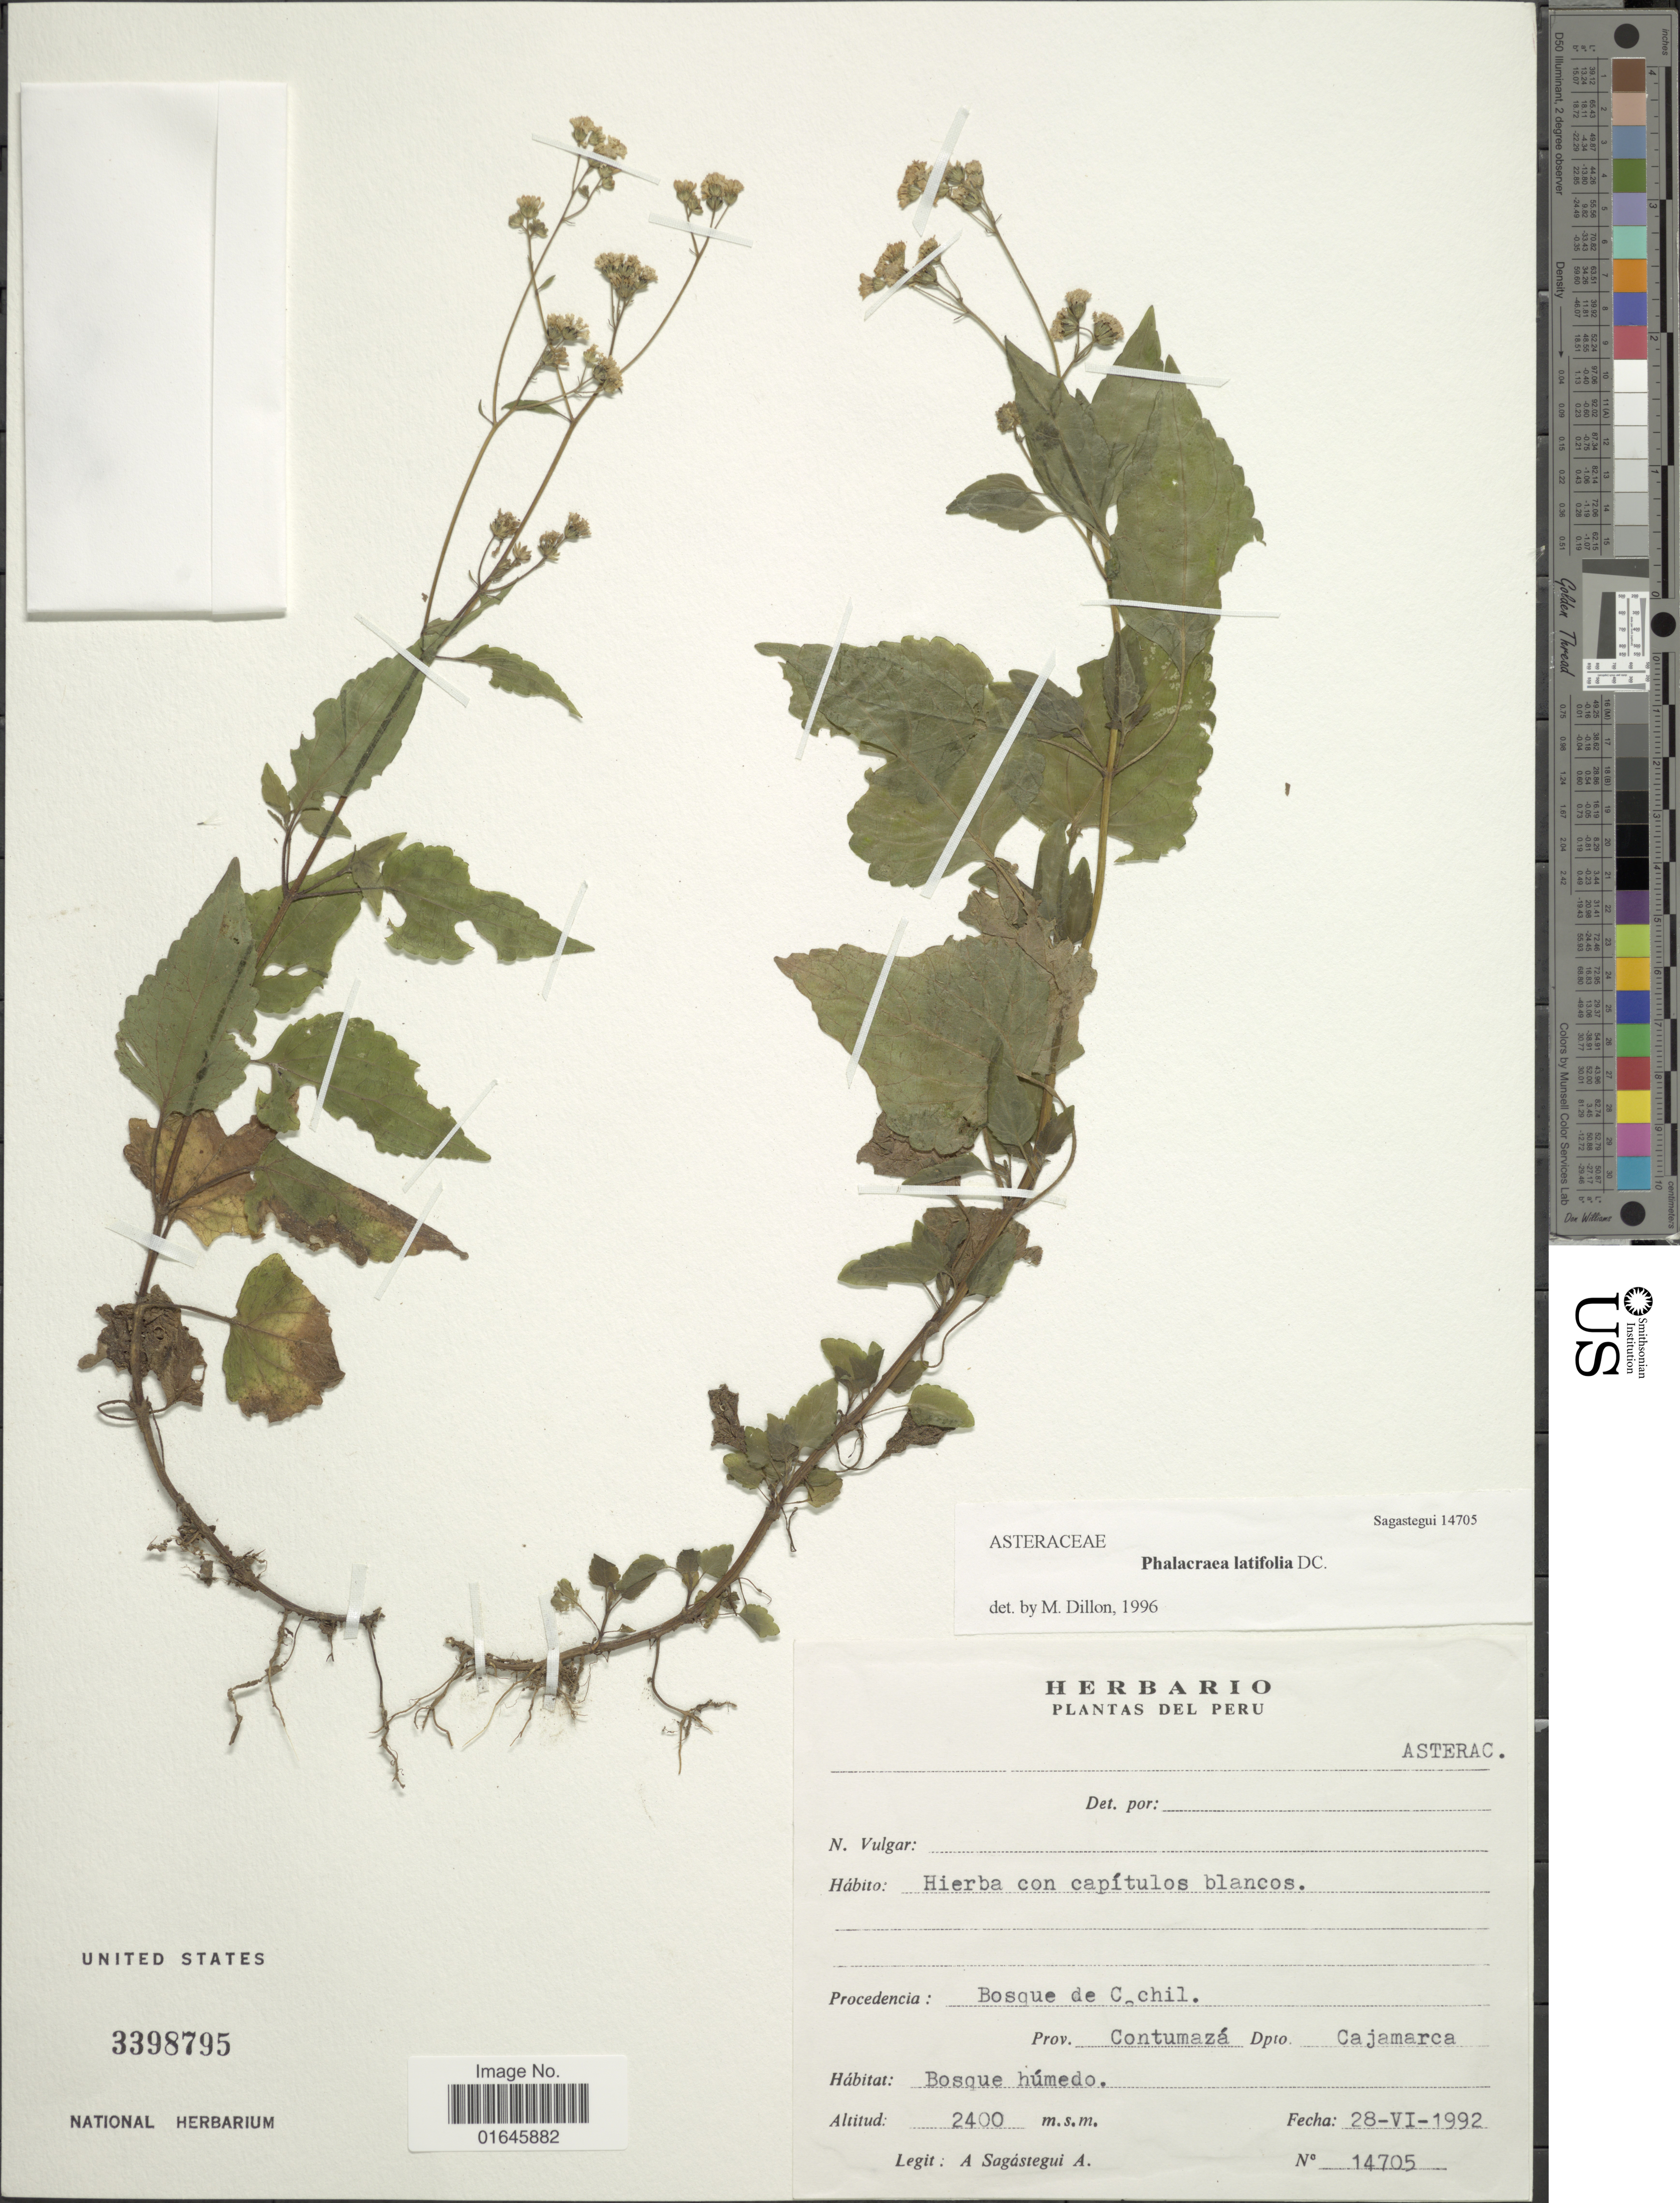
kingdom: Plantae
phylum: Tracheophyta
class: Magnoliopsida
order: Asterales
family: Asteraceae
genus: Phalacraea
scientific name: Phalacraea latifolia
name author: DC.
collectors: A. Sagástegui A.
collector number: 14705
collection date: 1992-06-28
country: Peru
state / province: Cajamarca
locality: Bosque de C.chil, Prov. Contumaza, Dpto. Cajamarca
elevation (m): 2400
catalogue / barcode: US 3398795